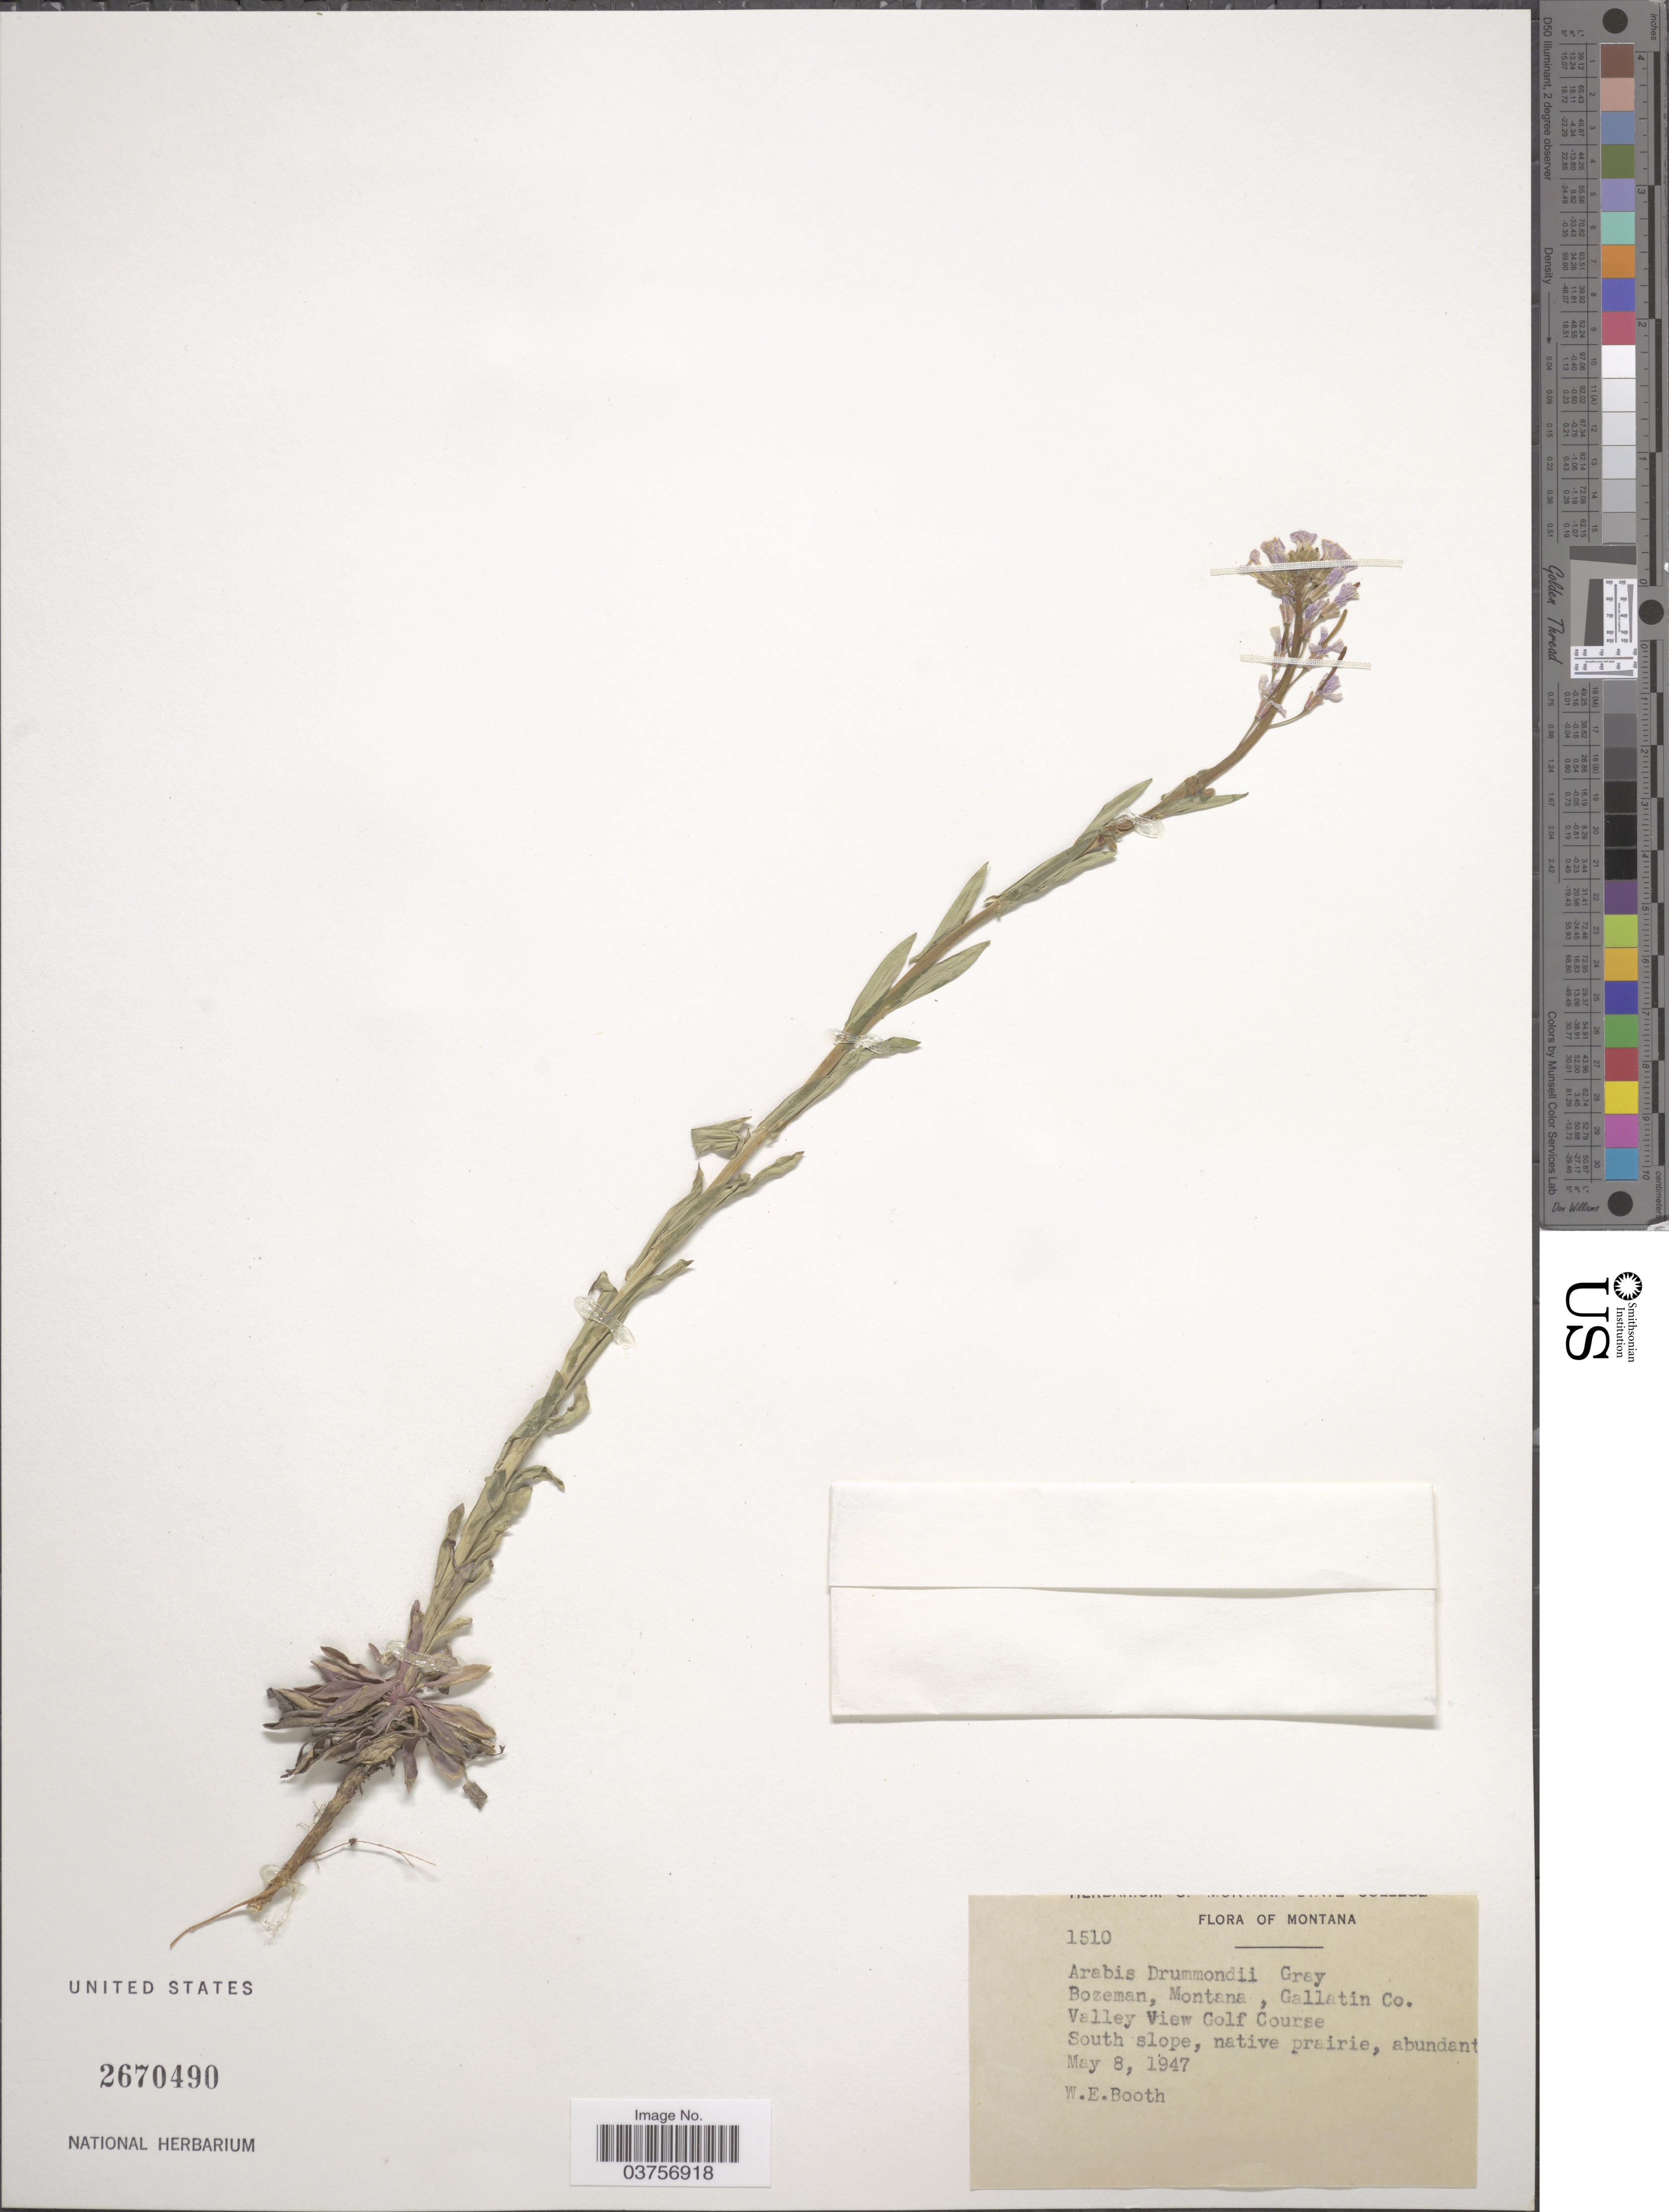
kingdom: Plantae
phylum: Tracheophyta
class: Magnoliopsida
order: Brassicales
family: Brassicaceae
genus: Arabis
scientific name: Arabis drummondii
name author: A. Gray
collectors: W. Booth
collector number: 1510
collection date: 1947-05-08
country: United States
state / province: Montana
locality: Bozeman, Gallatin Co. Valley View Golf Course. South slope, native prairie, abundant.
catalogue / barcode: US 2670490